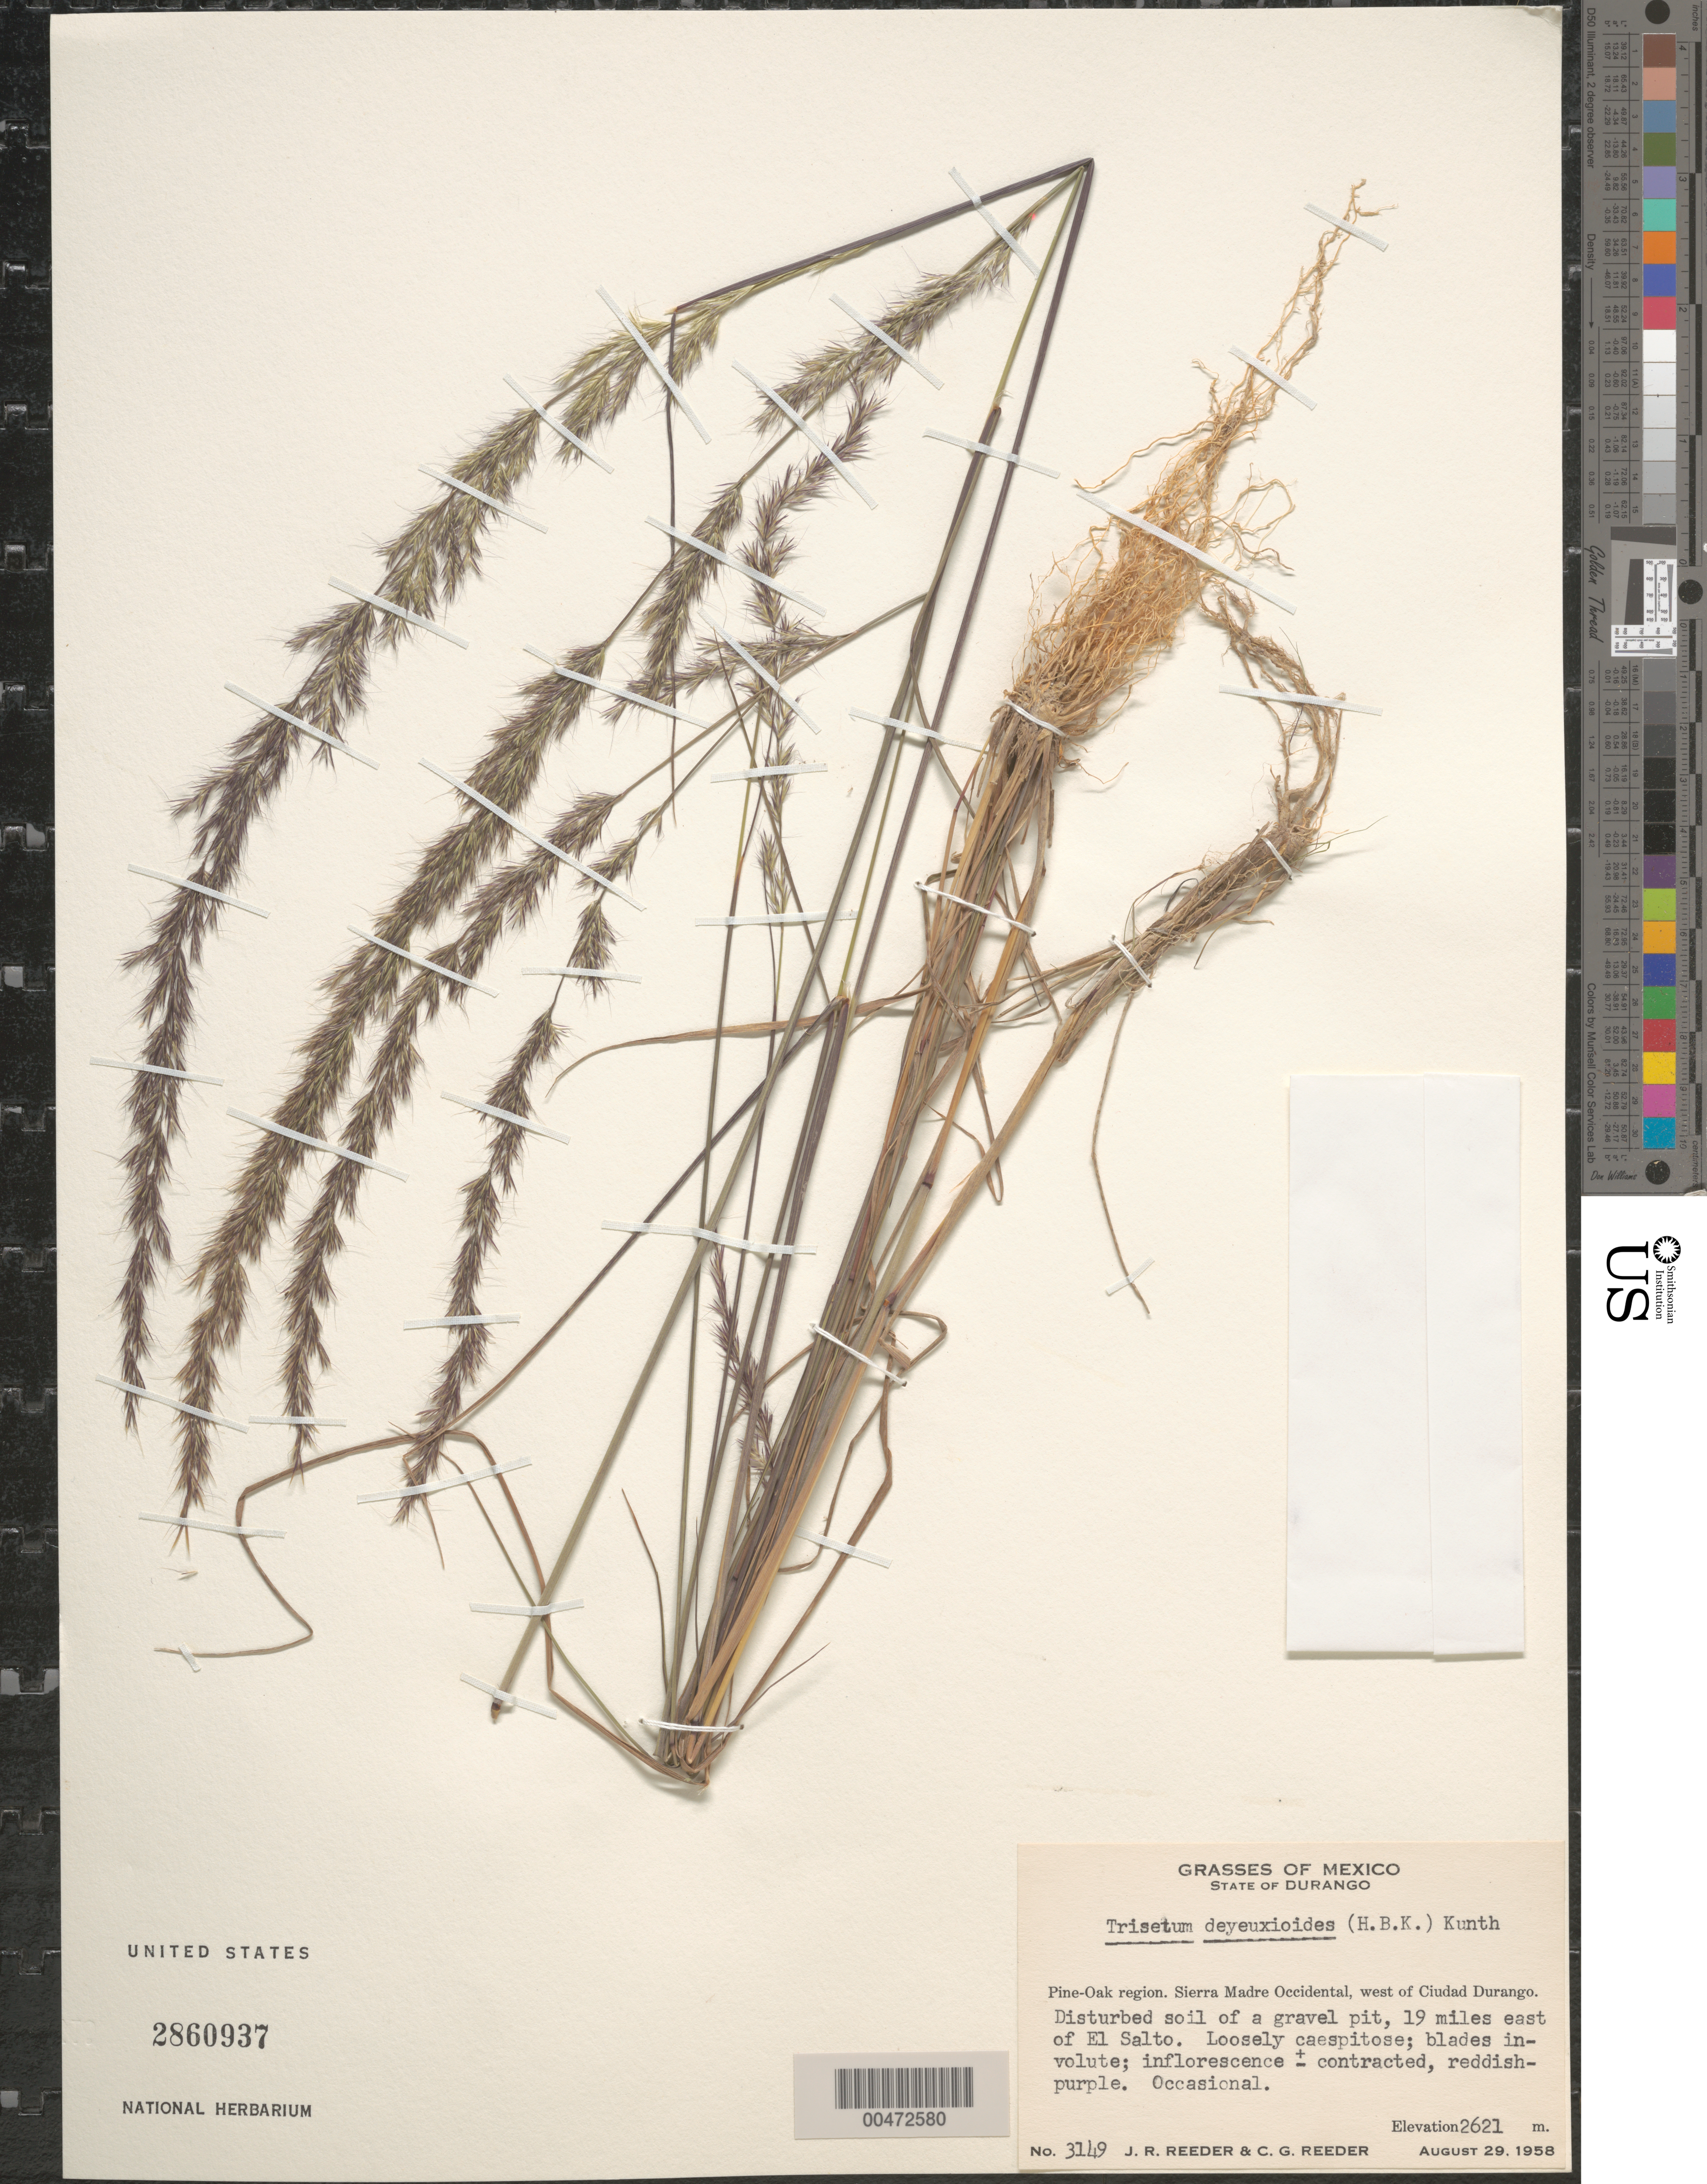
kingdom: Plantae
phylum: Tracheophyta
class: Liliopsida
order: Poales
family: Poaceae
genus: Trisetum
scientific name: Trisetum deyeuxioides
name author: (Kunth) Kunth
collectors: J. R. Reeder & C. G. Reeder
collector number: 3149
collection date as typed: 29 Aug 1958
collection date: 1958-08-29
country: Mexico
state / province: Durango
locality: Sierra Madre Occidental, W of Ciudad Durango, 19 mi E of El Salto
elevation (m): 2621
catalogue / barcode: US 2860937